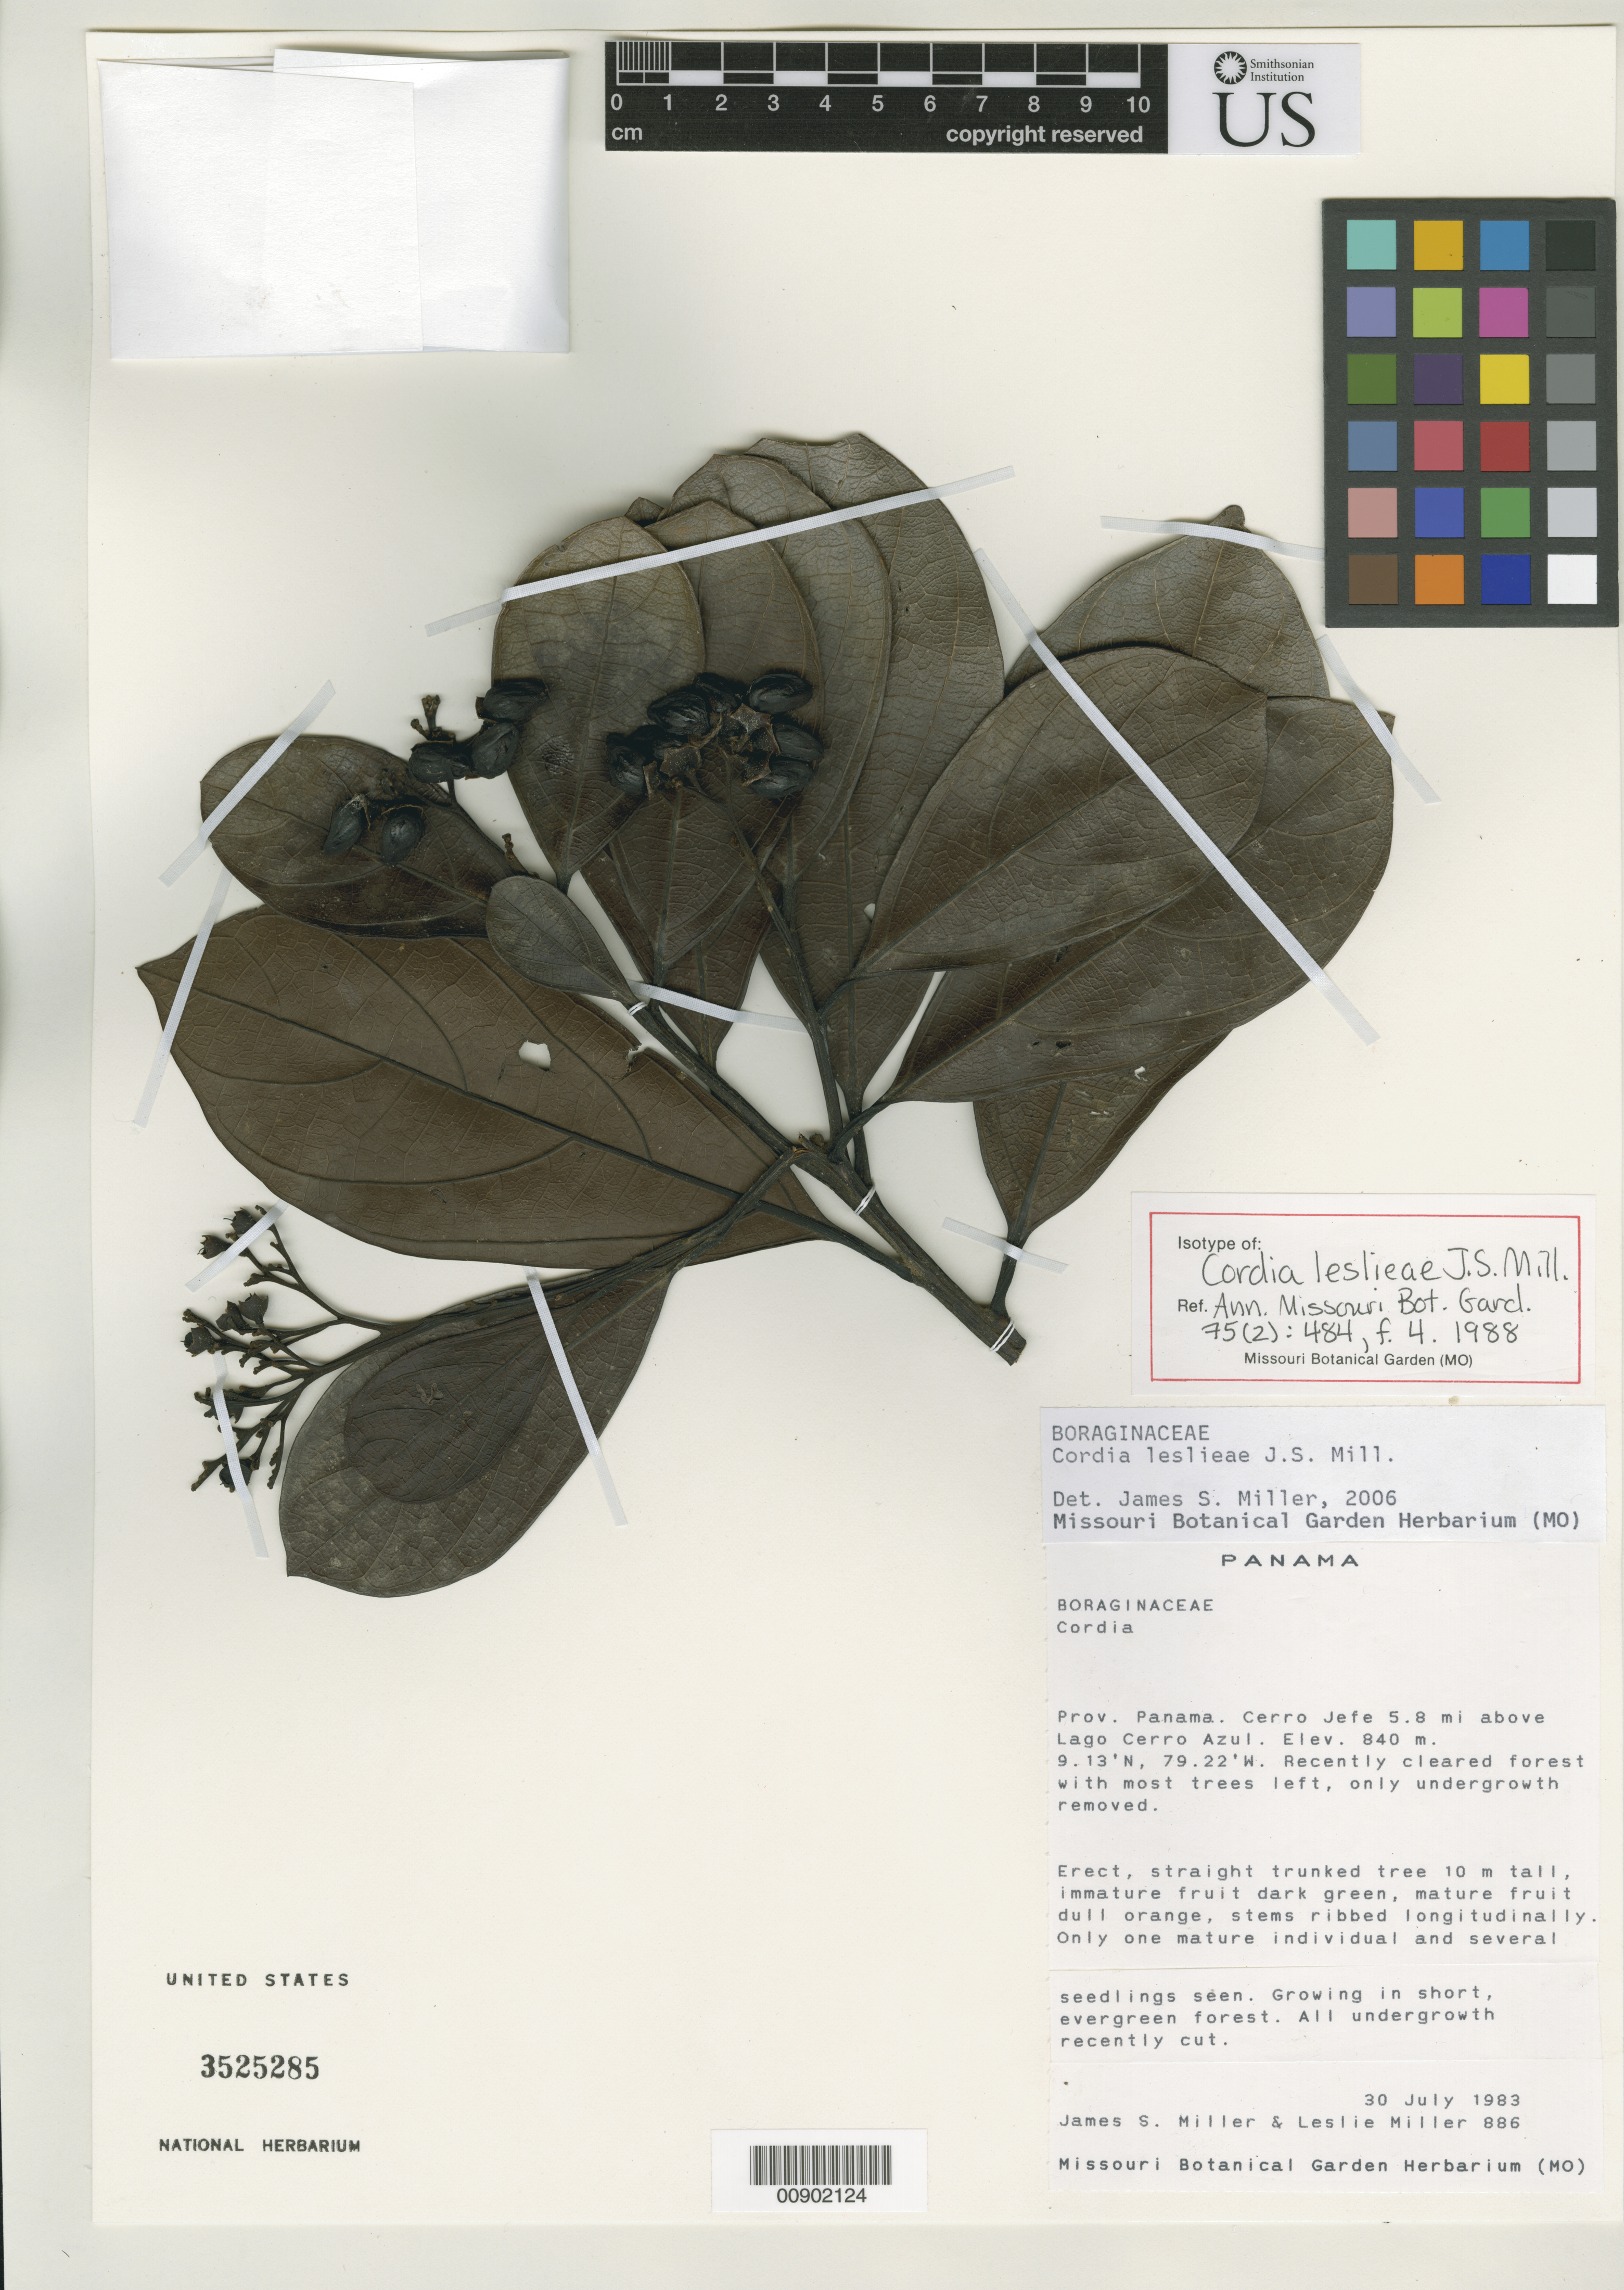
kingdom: Plantae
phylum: Tracheophyta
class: Magnoliopsida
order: Boraginales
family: Cordiaceae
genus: Cordia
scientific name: Cordia leslieae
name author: J.S. Mill.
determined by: Miller, James S., (MO), Missouri Botanical Garden (UNITED STATES)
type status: Isotype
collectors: J. S. Miller & L. Miller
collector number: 886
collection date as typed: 30 Jul 1983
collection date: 1983-07-30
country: Panama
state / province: Panamá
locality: Prov. Panama. Cerro Jefe 5.8 mi above Lago Cerro Azul.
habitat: Recently cleared forest with most trees left, only undergrowth removed.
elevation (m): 840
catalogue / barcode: US 3525285